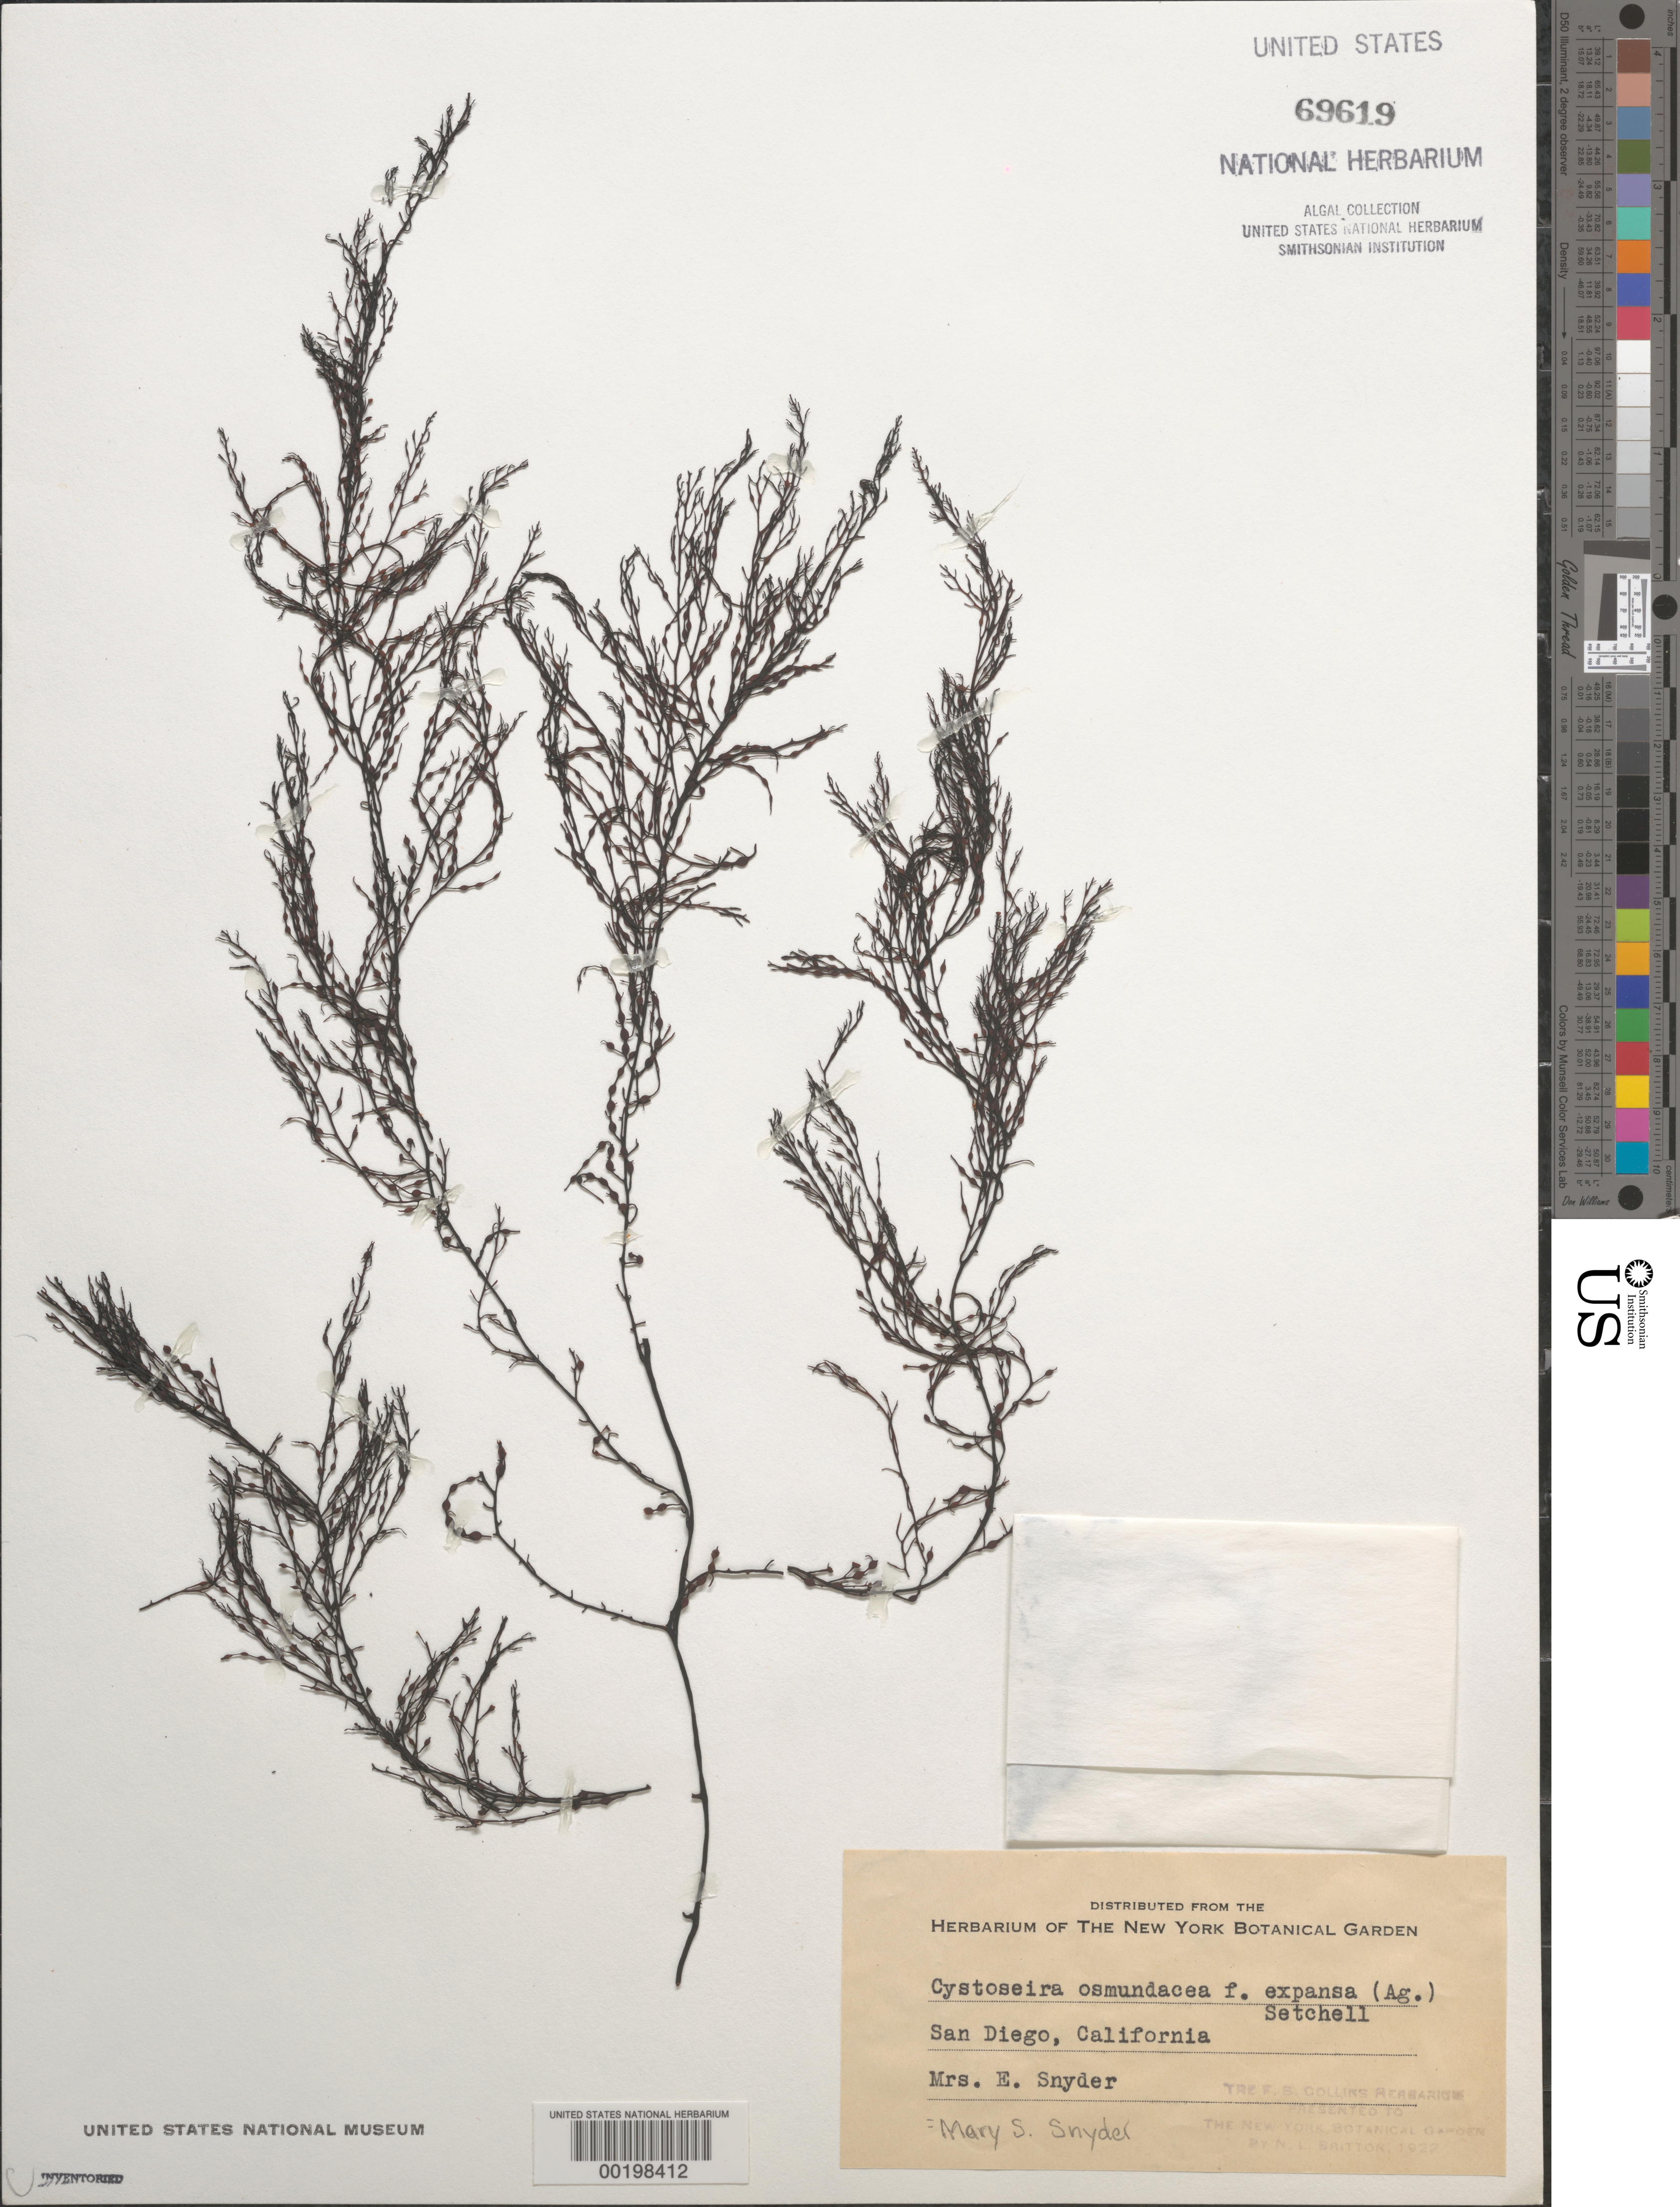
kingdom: Chromista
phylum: Ochrophyta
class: Phaeophyceae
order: Fucales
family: Sargassaceae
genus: Cystoseira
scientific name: Cystoseira osmundacea f. expansa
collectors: M. Snyder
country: United States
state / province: California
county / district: San Diego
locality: San Diego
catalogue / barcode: US 69619